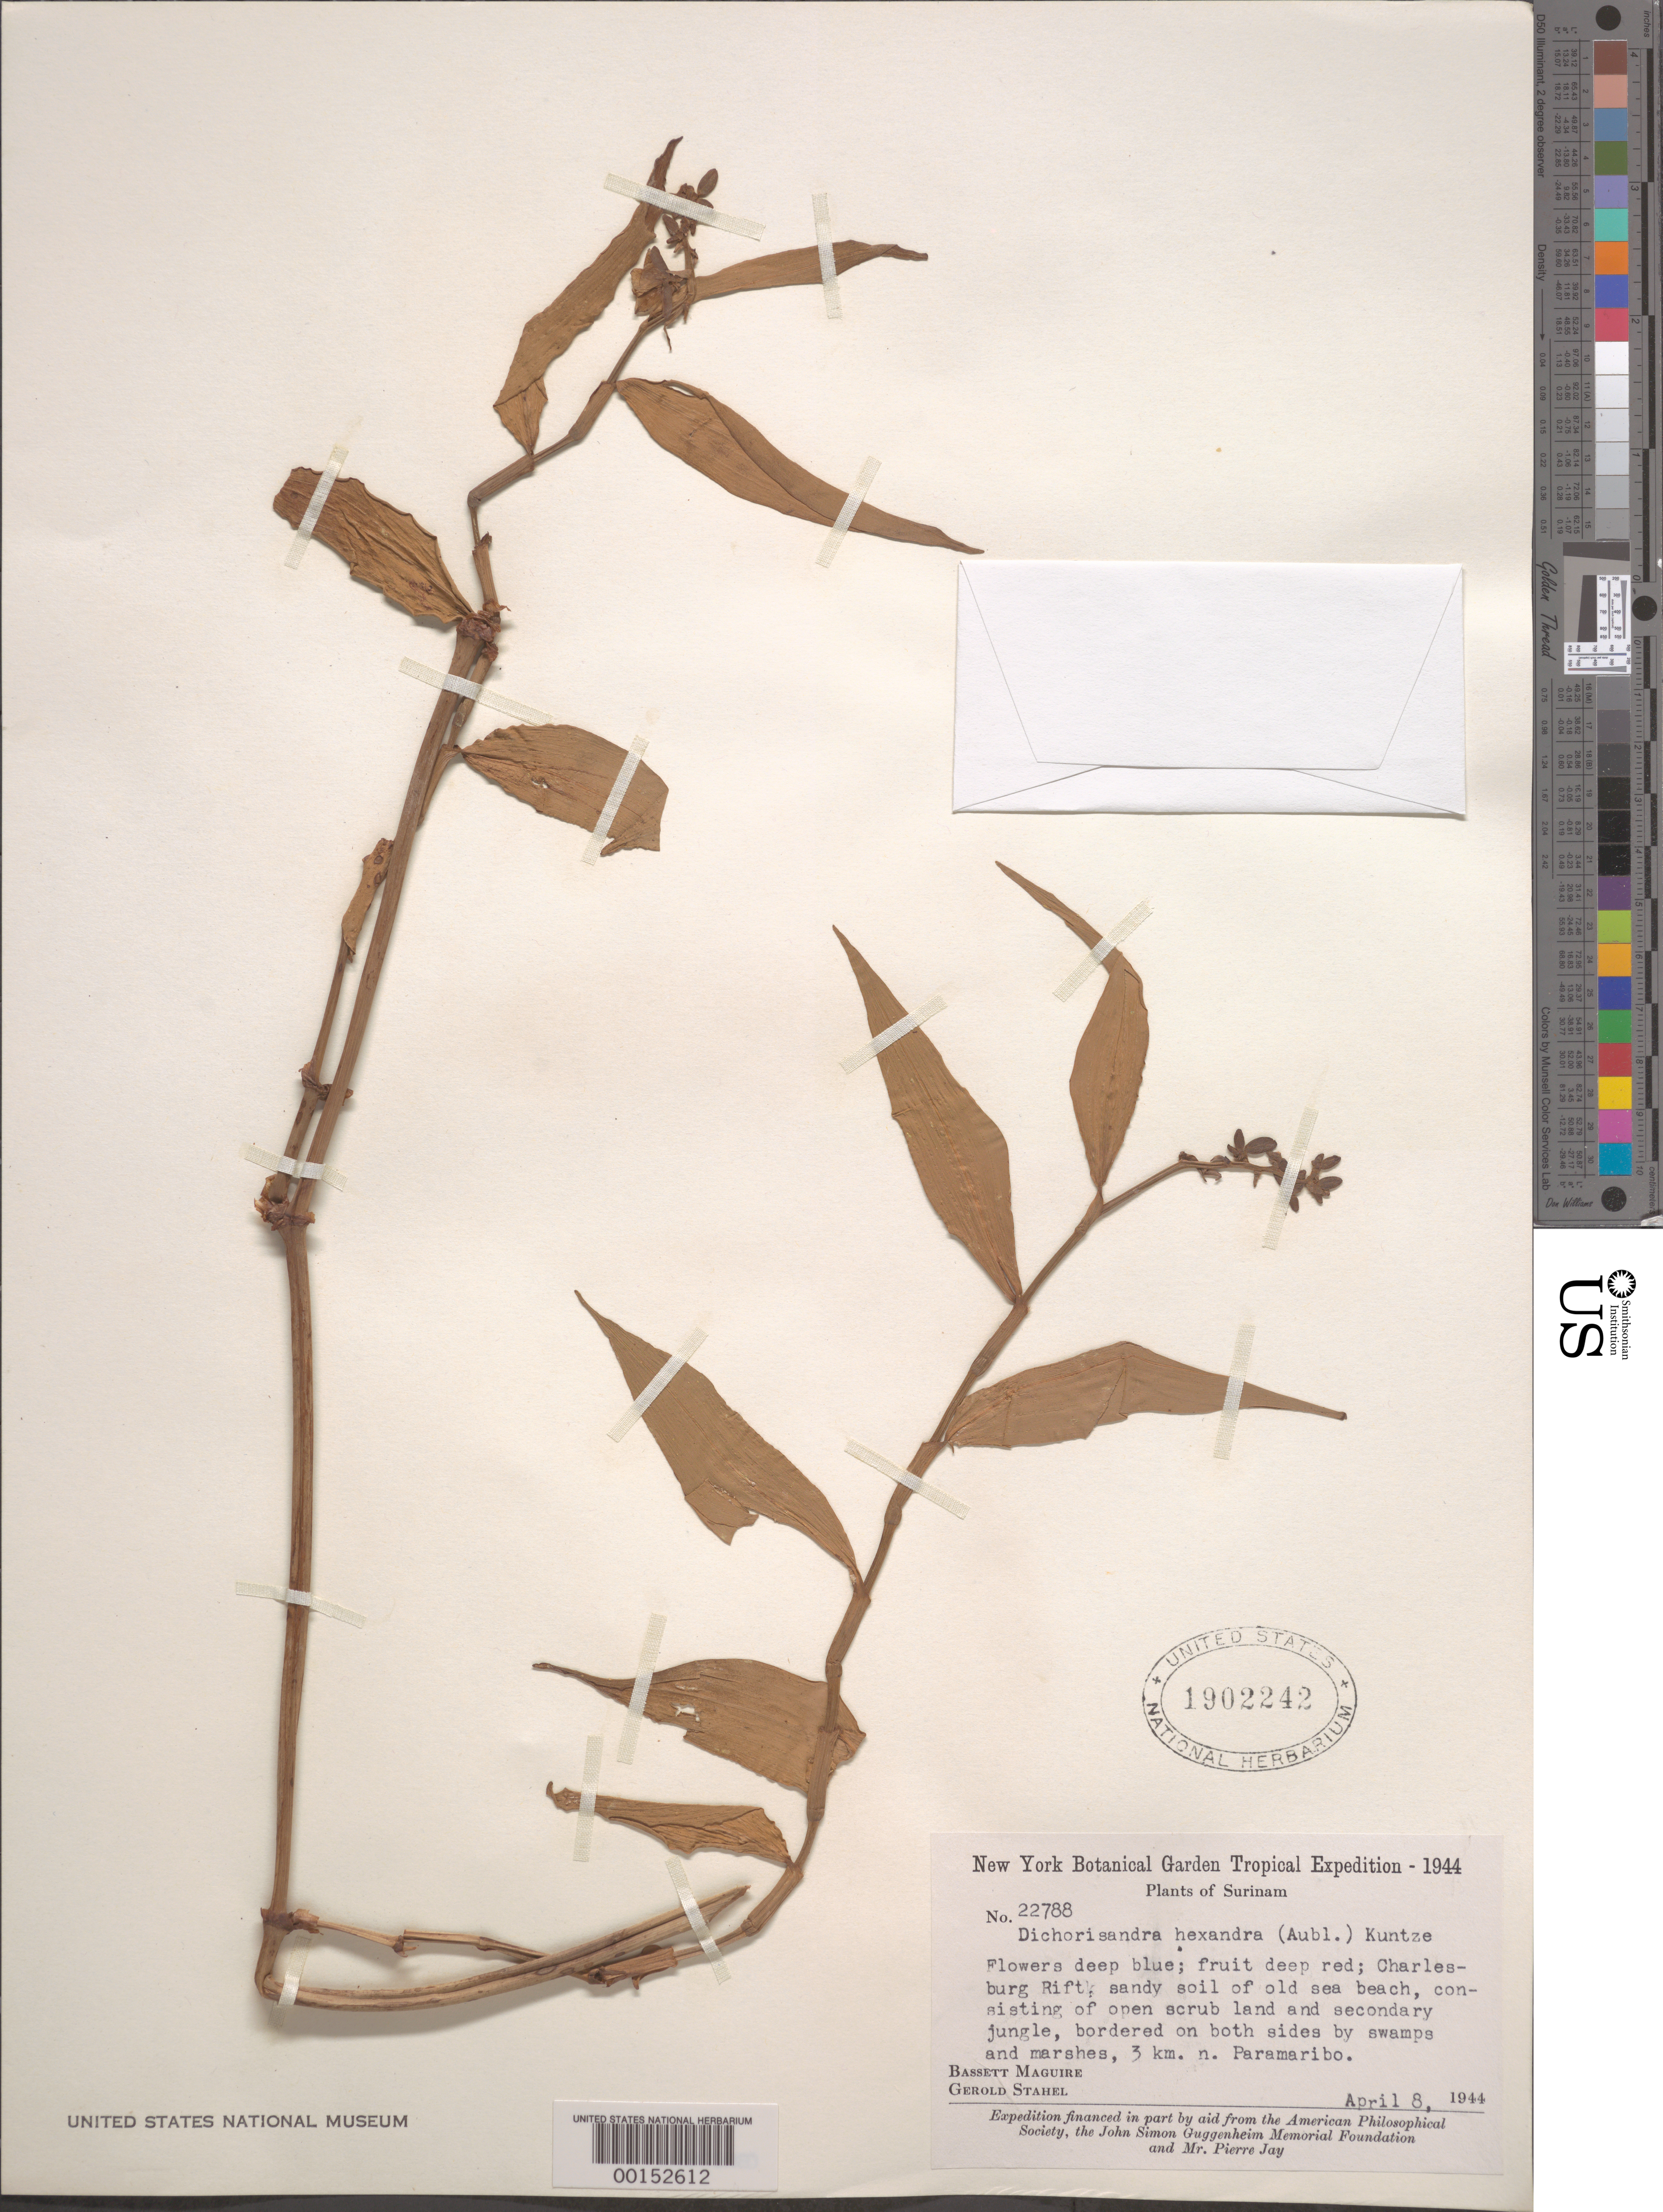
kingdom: Plantae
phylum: Tracheophyta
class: Liliopsida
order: Commelinales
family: Commelinaceae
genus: Dichorisandra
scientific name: Dichorisandra hexandra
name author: (Aubl.) Standl.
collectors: B. Maguire & G. Stahel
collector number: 22788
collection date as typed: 08 Apr 1944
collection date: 1944-04-08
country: Suriname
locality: Charlesburg rift, n of paramaribo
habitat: Old beach bordered by swamps, secondary jungle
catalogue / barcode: US 1902242